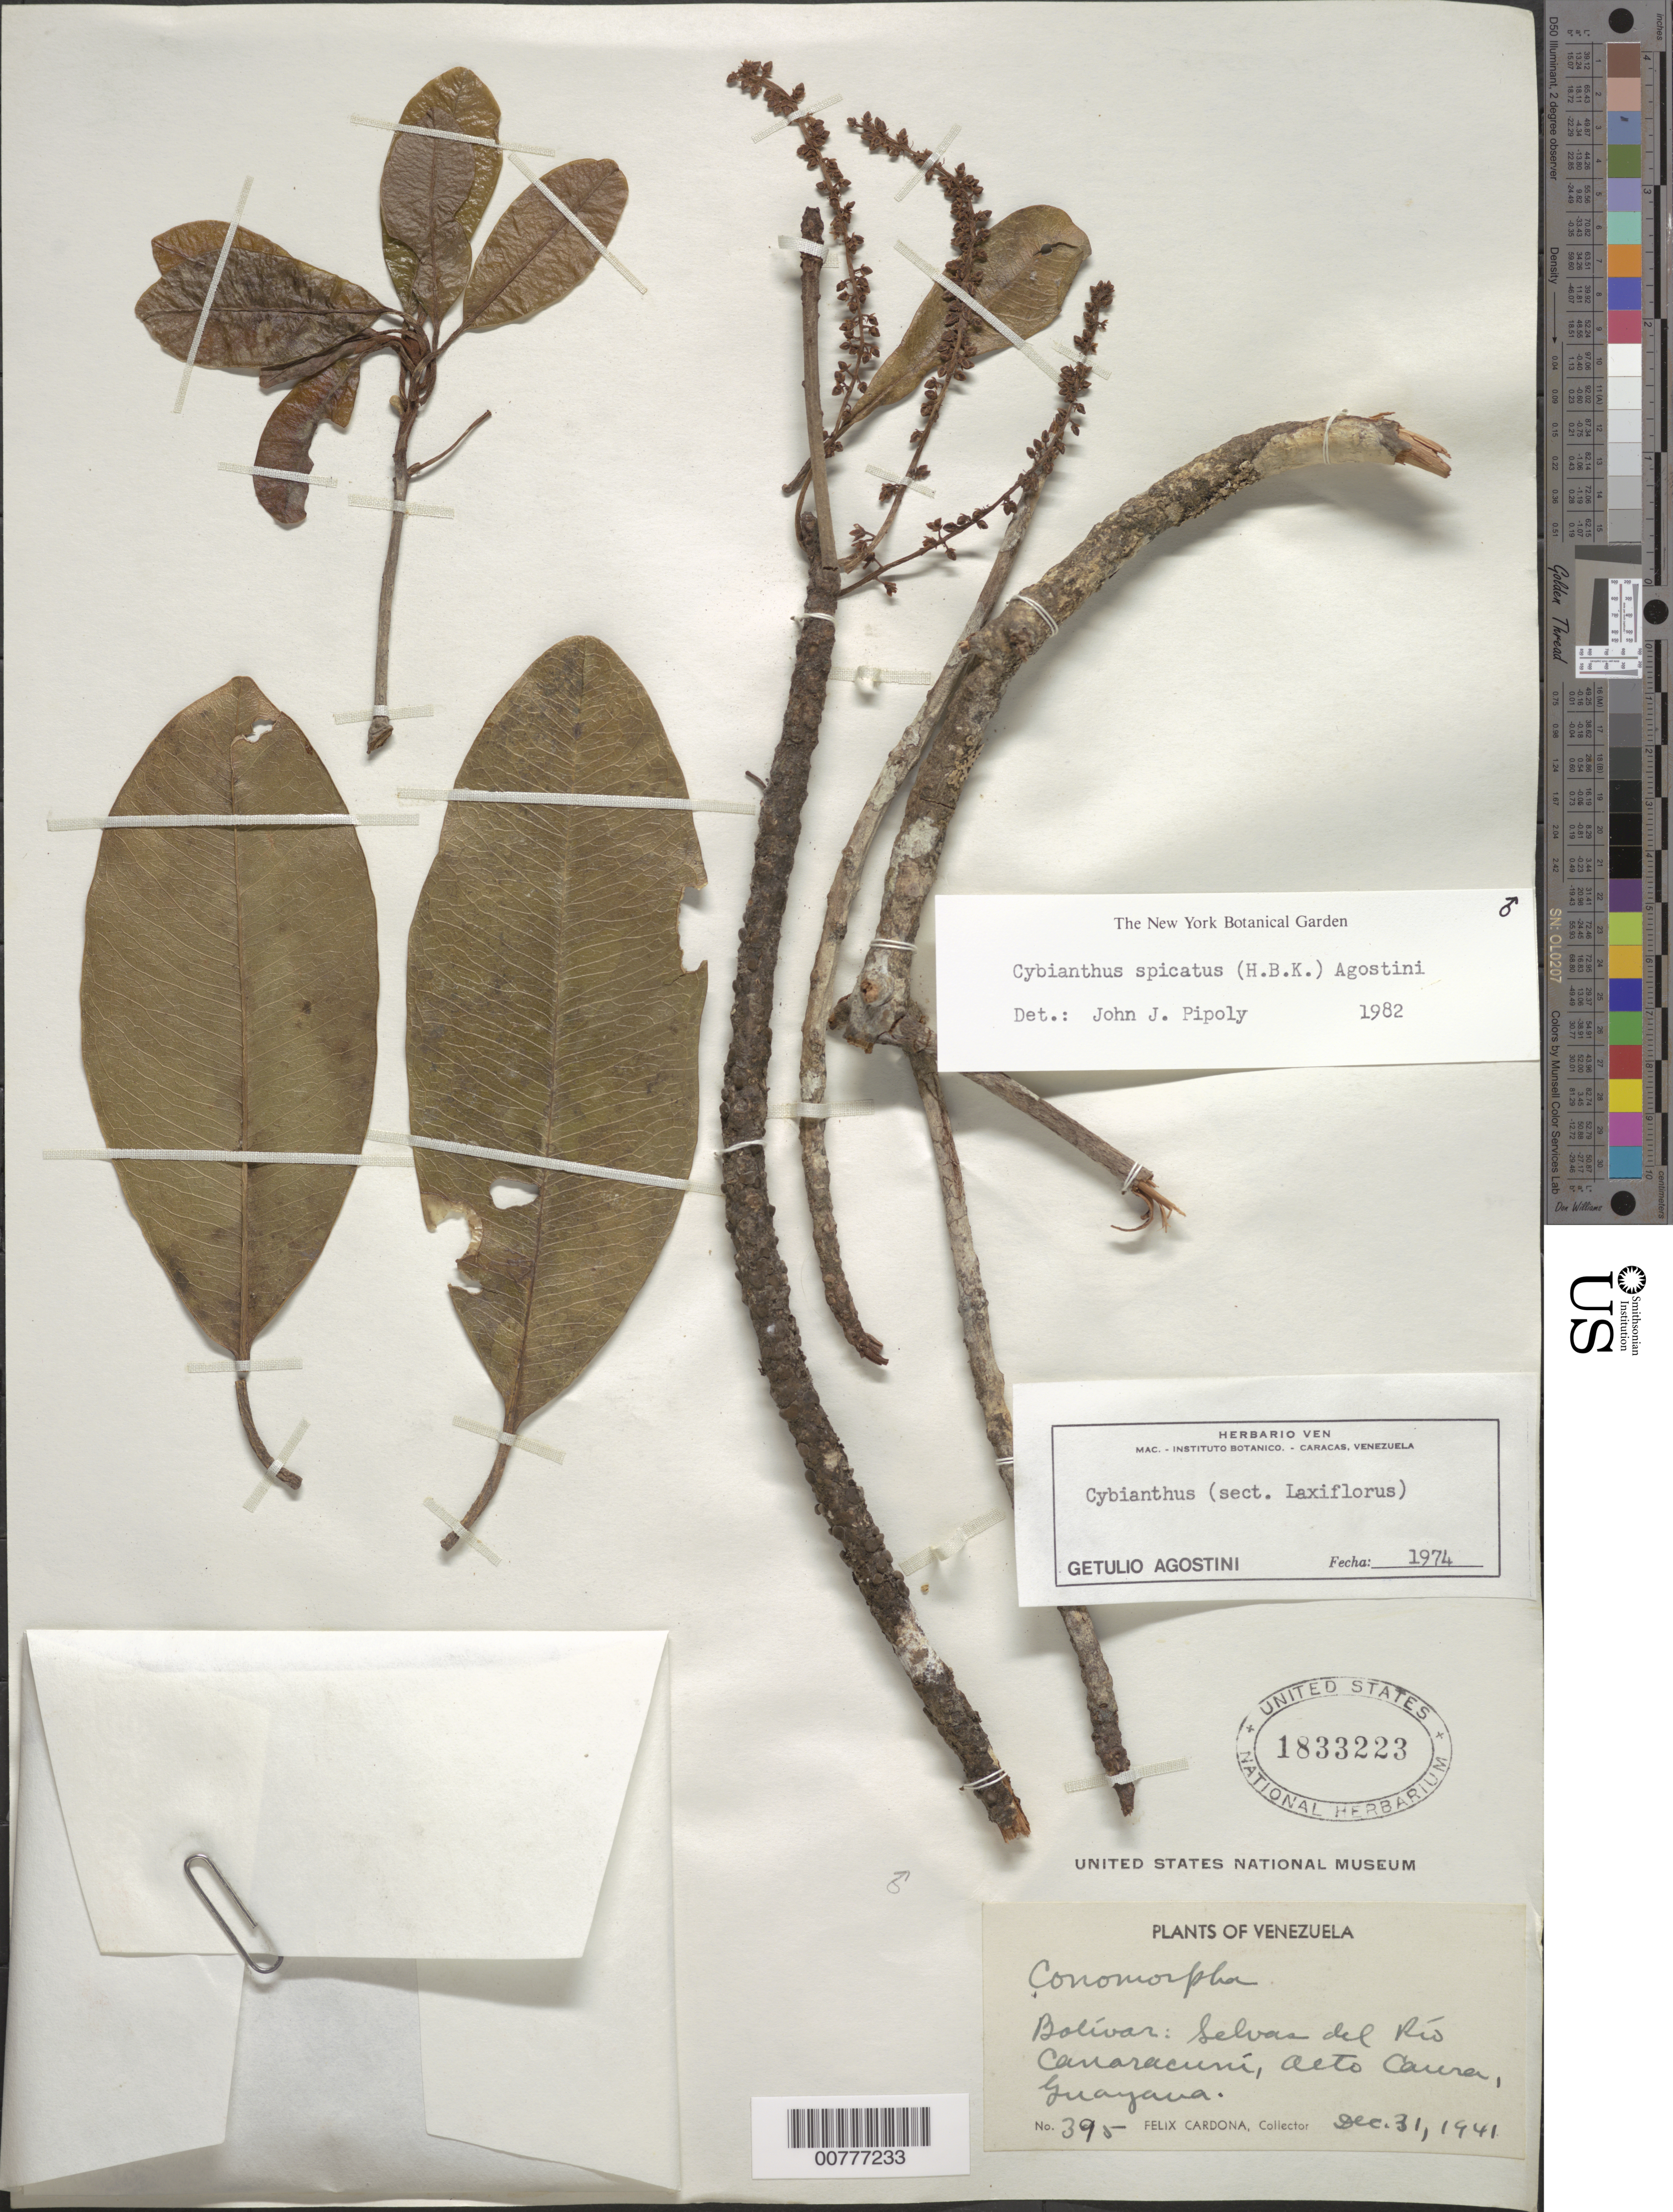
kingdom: Plantae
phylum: Tracheophyta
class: Magnoliopsida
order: Ericales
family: Primulaceae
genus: Cybianthus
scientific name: Cybianthus spicatus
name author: (Kunth) G. Agostini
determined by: Pipoly, J. J., III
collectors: F. Cardona Puig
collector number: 395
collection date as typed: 31-Dec-41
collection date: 1941-12-31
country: Venezuela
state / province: Bolívar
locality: Río Carraracuní, Alto Caura, Guayana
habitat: Selvas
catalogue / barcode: US 1833223